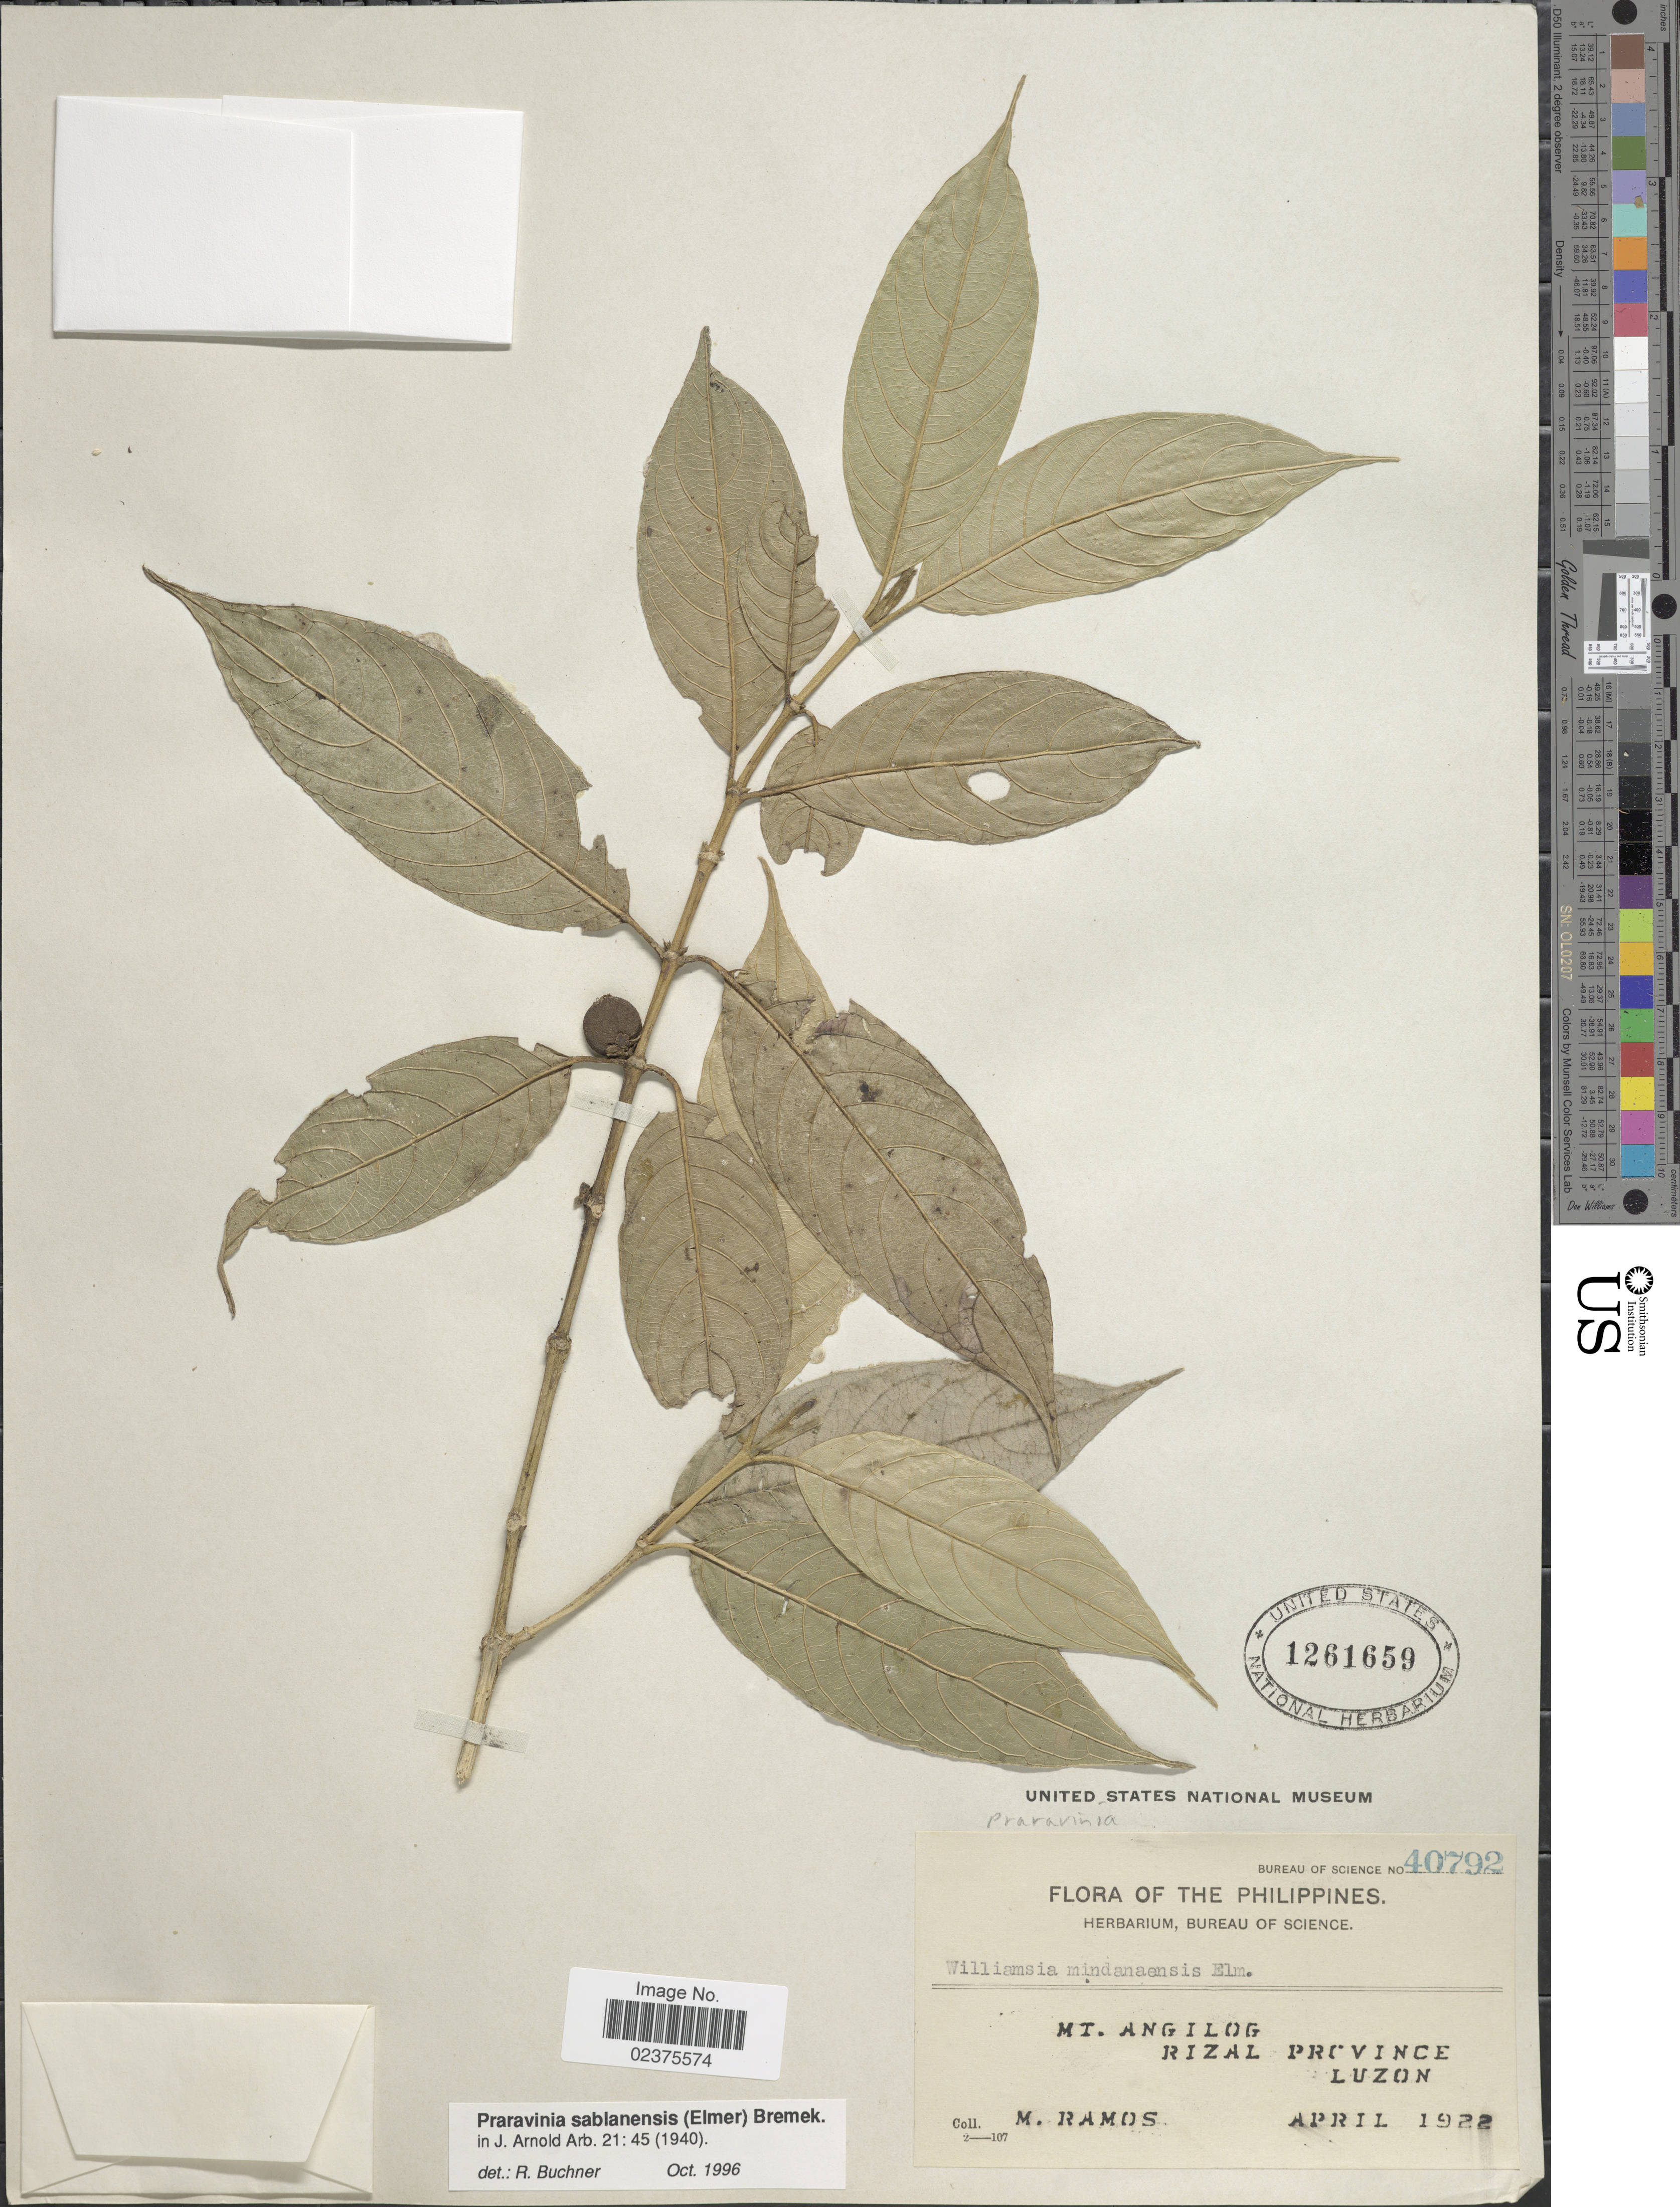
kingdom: Plantae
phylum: Tracheophyta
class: Magnoliopsida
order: Gentianales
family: Rubiaceae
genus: Praravinia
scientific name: Praravinia sablanensis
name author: (Elmer) Bremek.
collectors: M. Ramos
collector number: Bureau of Science 40792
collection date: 1922-04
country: Philippines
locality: Mt Angilog, Rizal Province, Luzon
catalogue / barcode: US 1261659